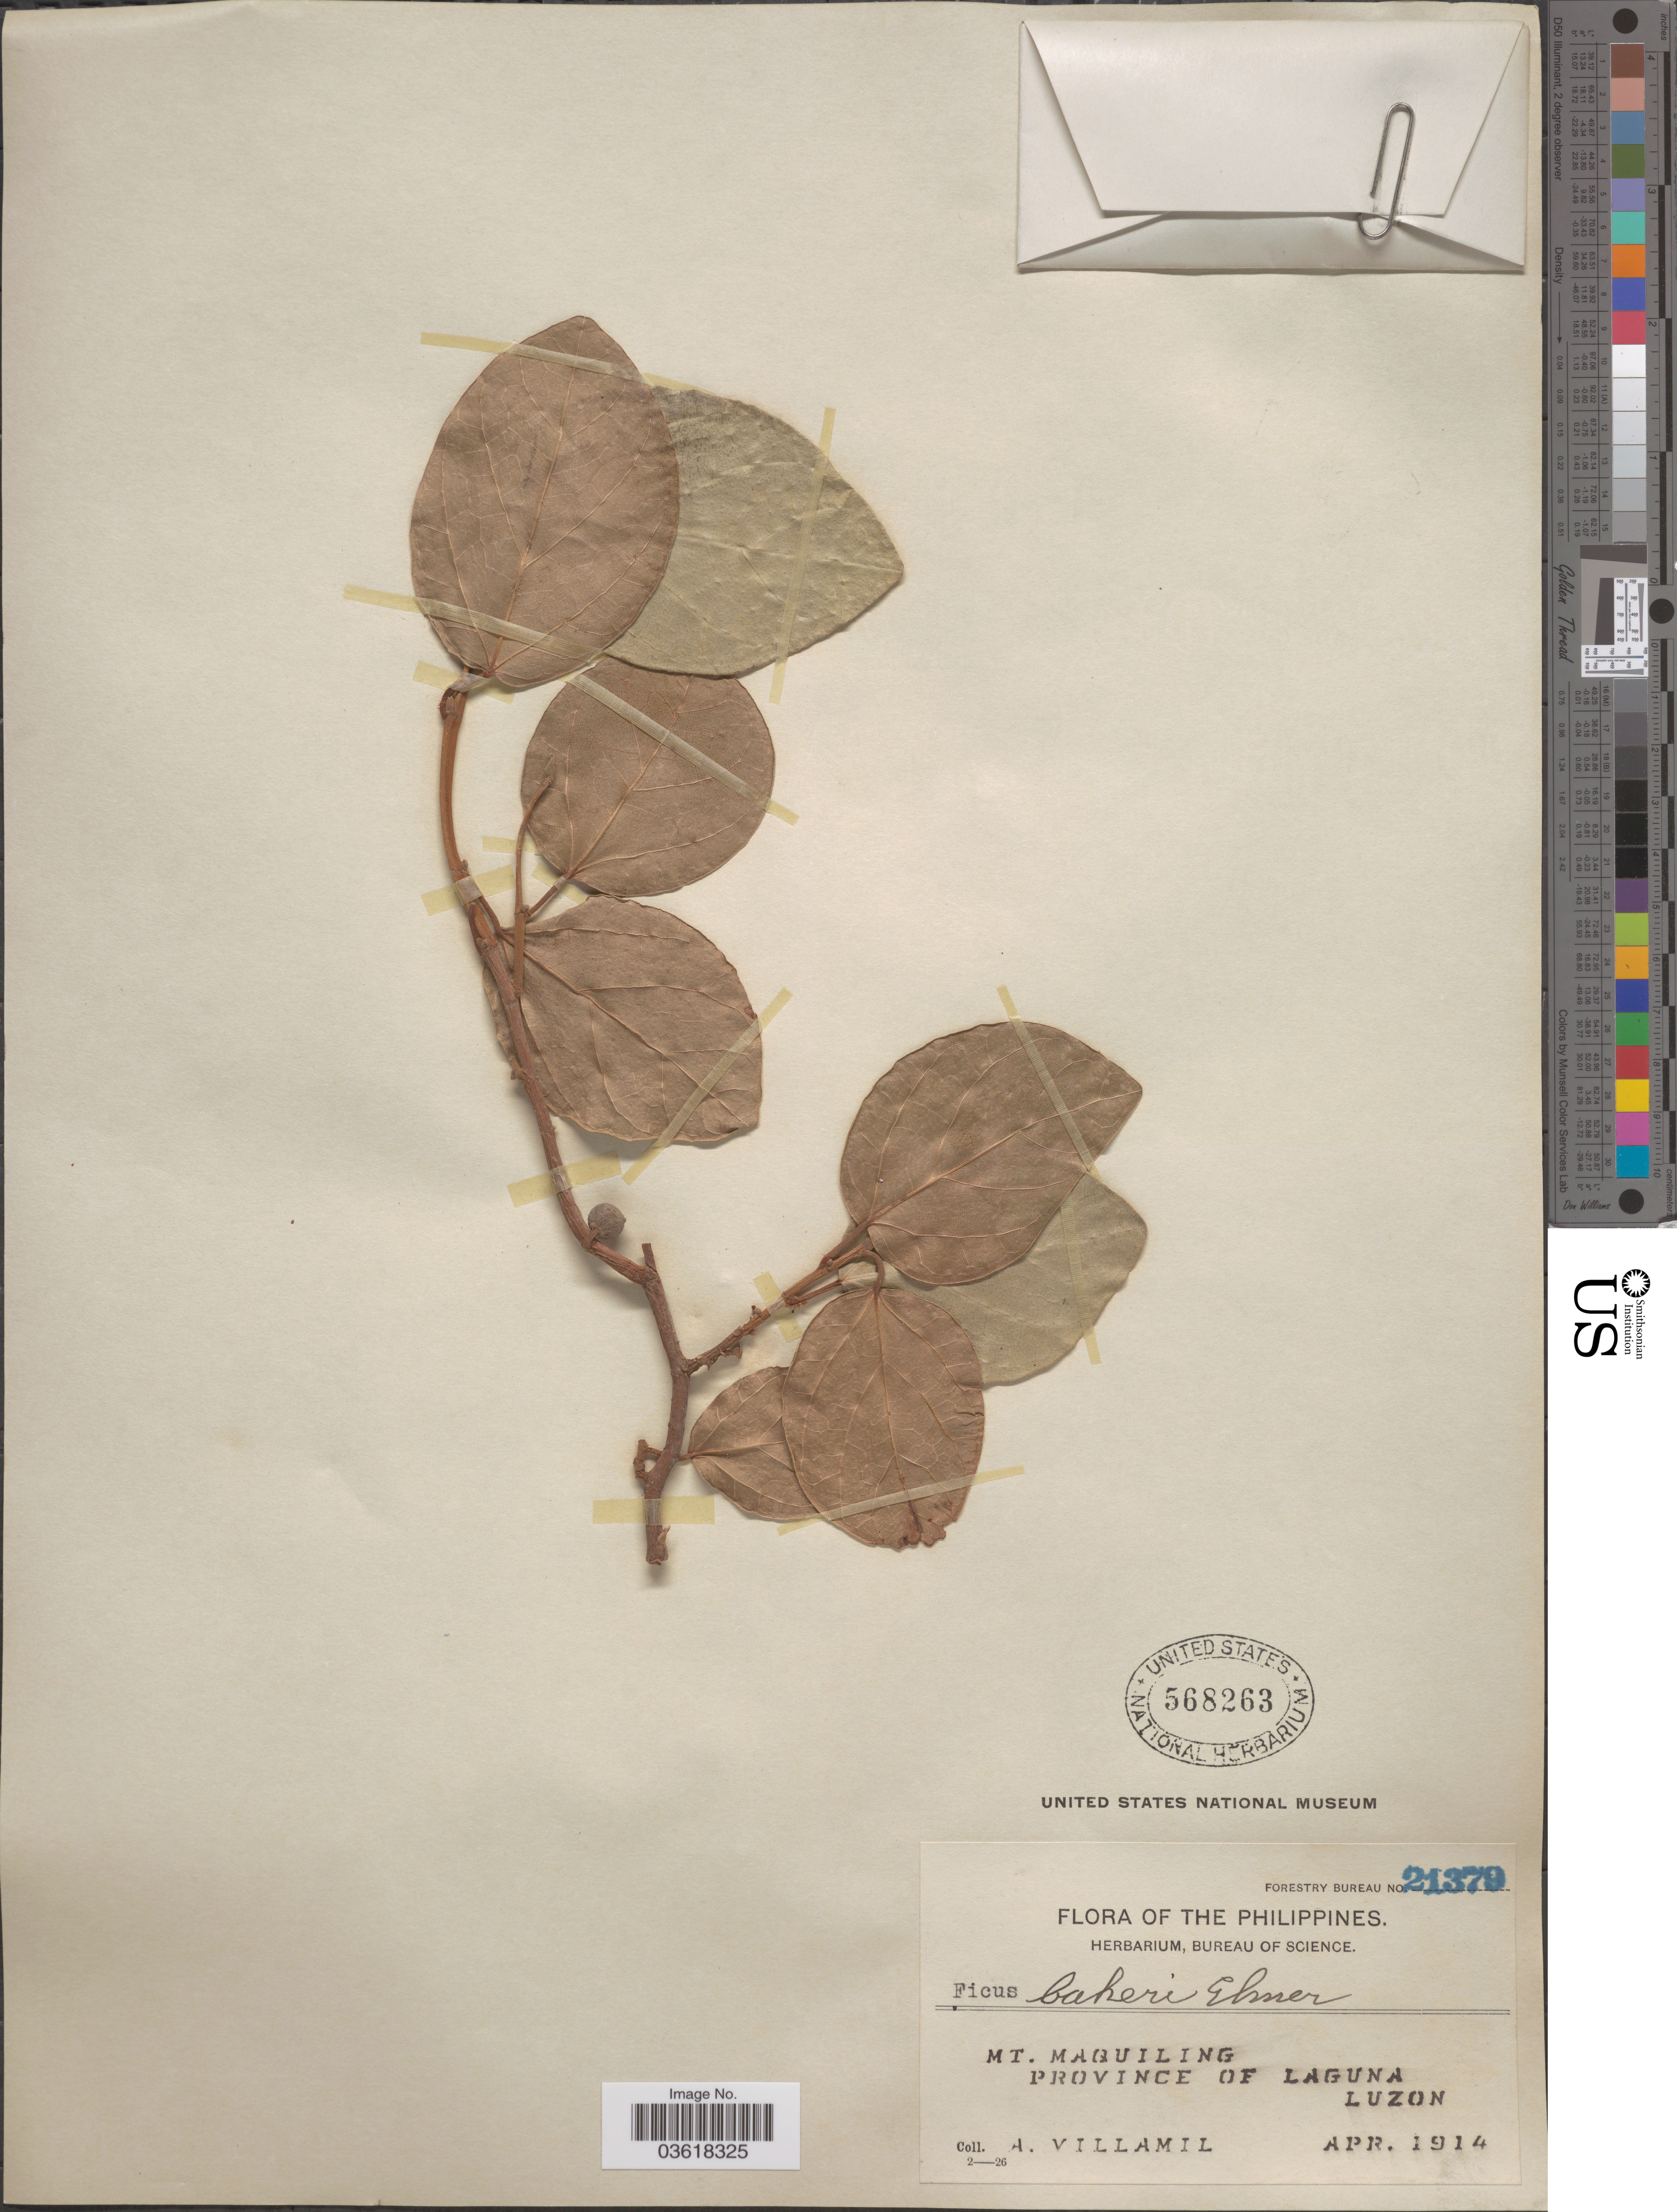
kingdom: Plantae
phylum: Tracheophyta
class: Magnoliopsida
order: Rosales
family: Moraceae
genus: Ficus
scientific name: Ficus bakeri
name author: Elmer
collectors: A. Villamil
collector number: Forestry Bureau 21379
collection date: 1914-04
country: Philippines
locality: Mt. Maquiling, Province of Laguna, Luzon.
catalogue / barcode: US 568263